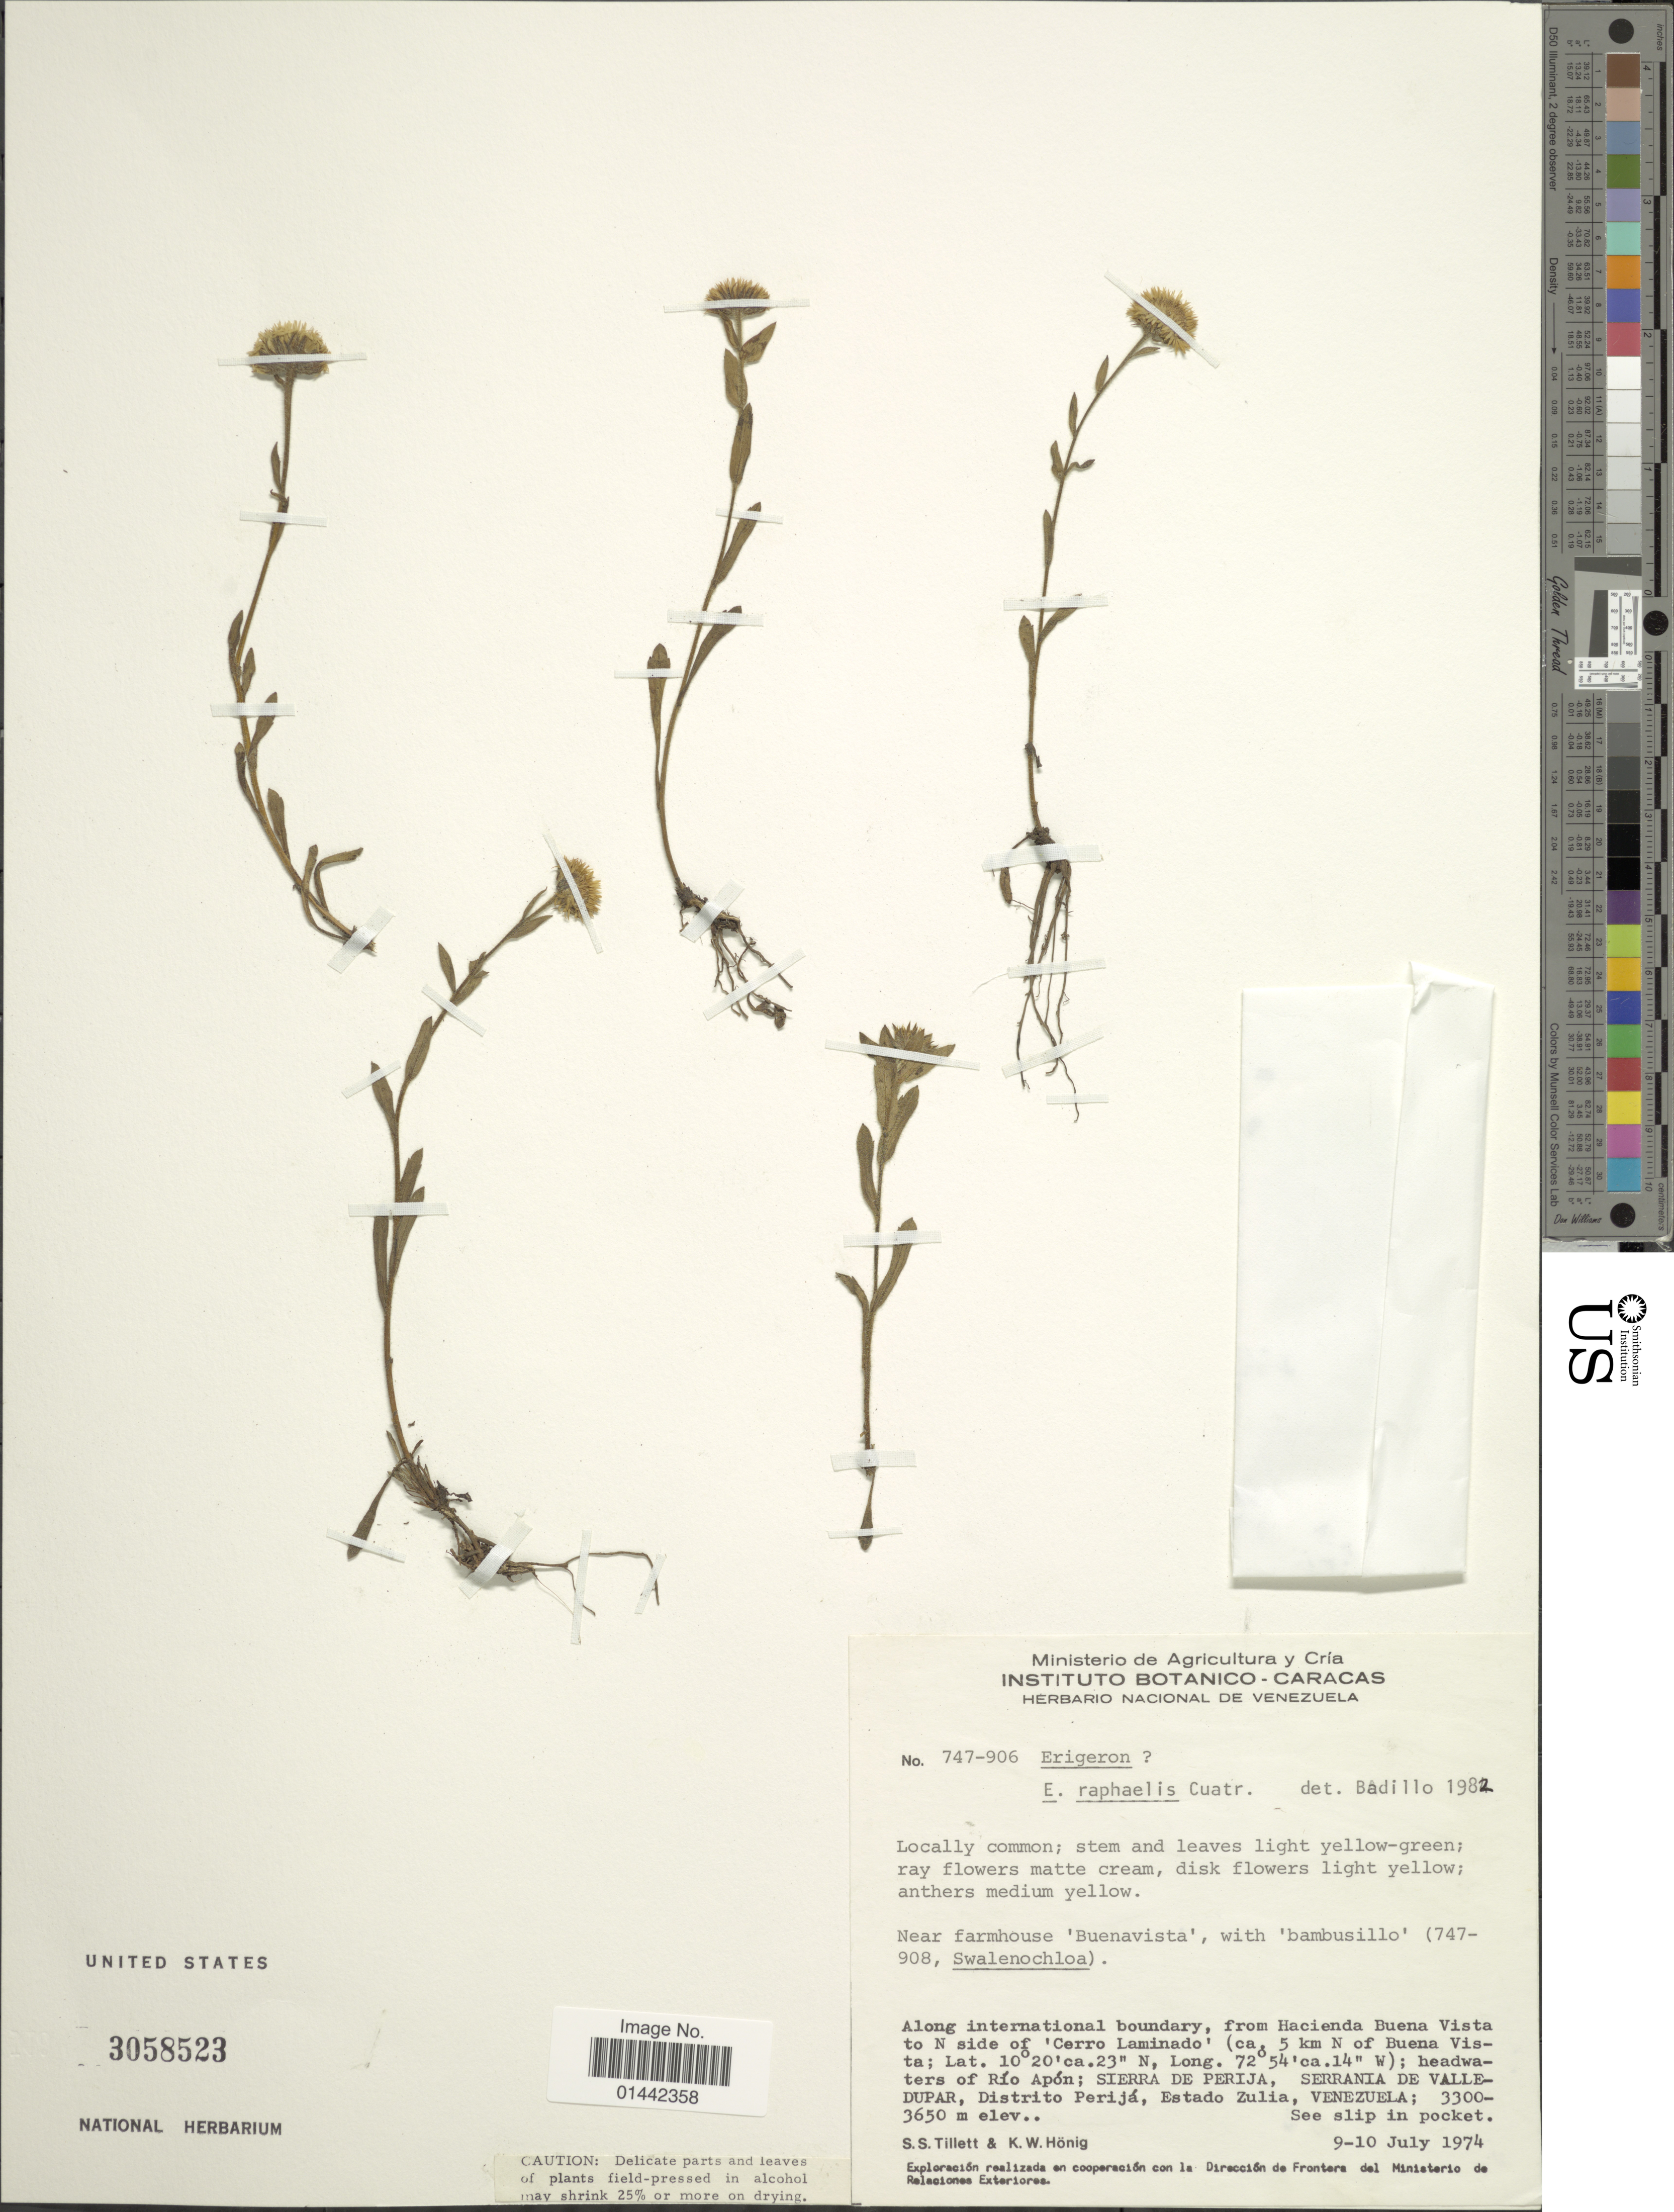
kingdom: Plantae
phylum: Tracheophyta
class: Magnoliopsida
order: Asterales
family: Asteraceae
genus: Erigeron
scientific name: Erigeron raphaelis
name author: Cuatrec.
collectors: S. S. Tillett & K. Hönig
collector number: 747-906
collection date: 1974-07-09/1974-07-10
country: Venezuela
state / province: Zulia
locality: Along International boundary, from Hacienda Buena Vista to N side of 'Cerro Laminado' (ca. 5 km N of Buena Vista), headwaters of Río Apón; Sierra de Perija, Serrania de Valledupar, Distrito Perijá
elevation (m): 3650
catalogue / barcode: US 3058523